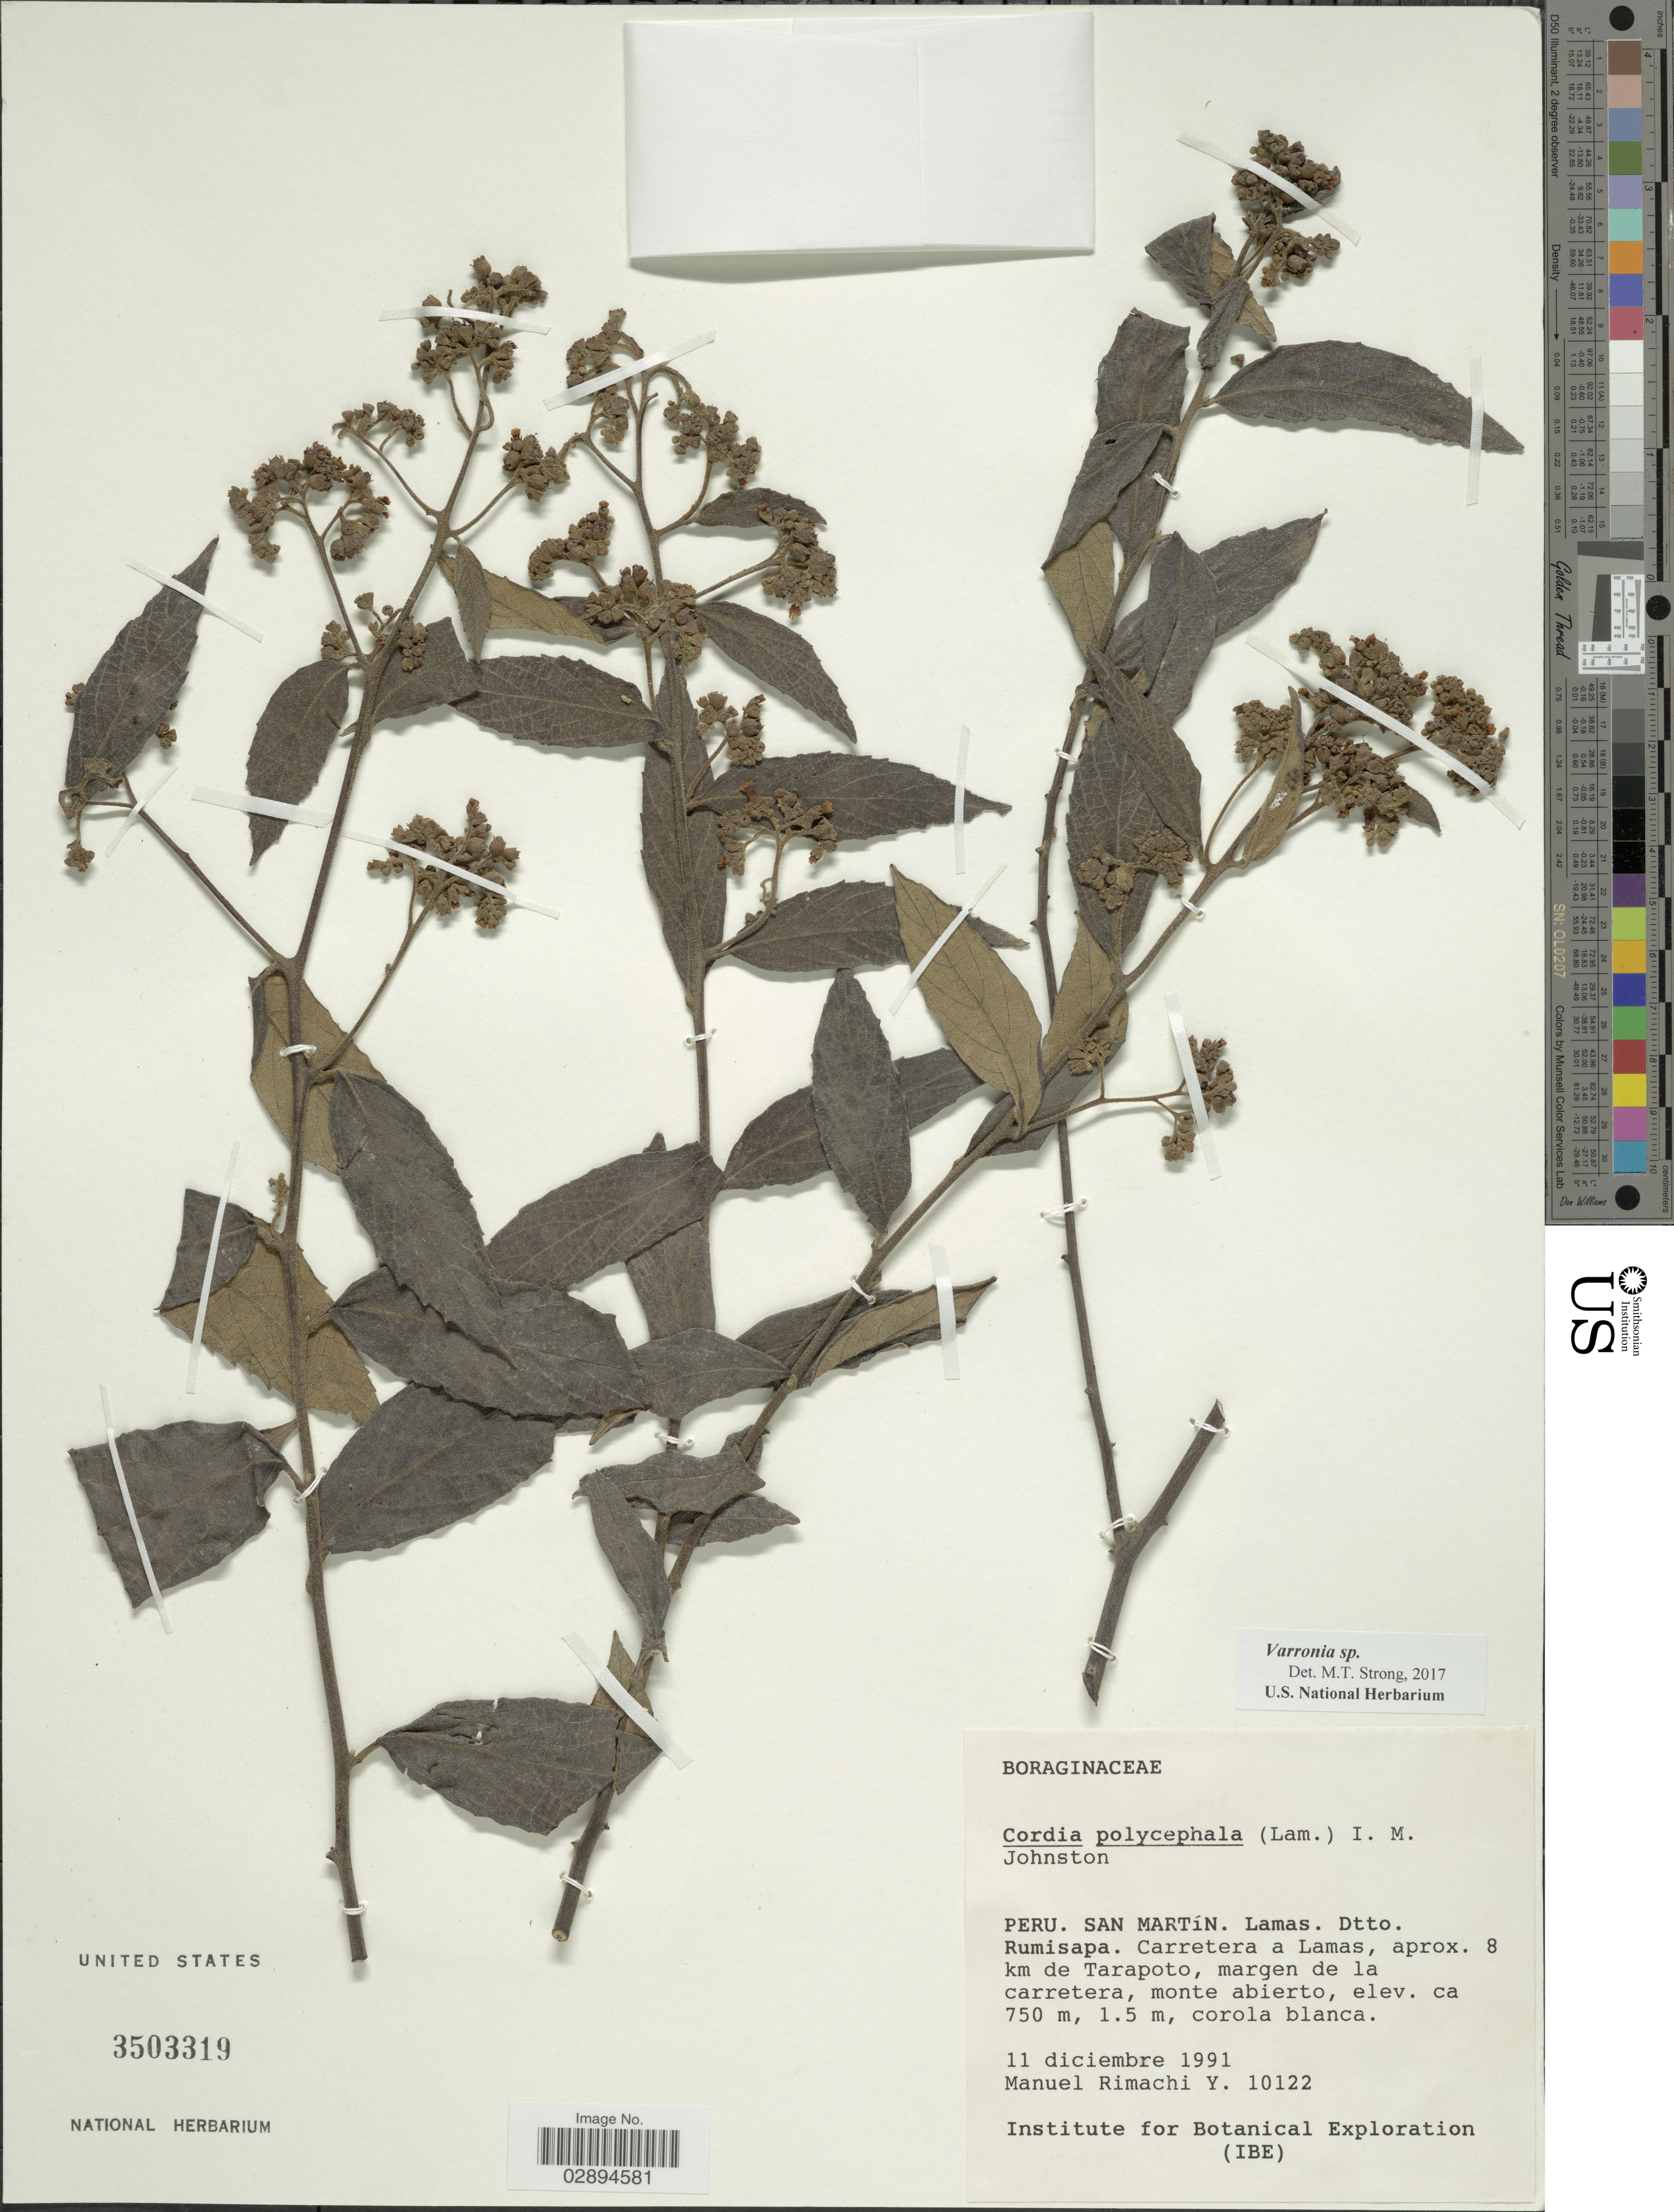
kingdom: Plantae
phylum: Tracheophyta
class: Magnoliopsida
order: Boraginales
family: Cordiaceae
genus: Varronia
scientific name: Varronia sp.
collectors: M. Rimachi Y.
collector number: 10122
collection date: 1991-12-11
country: Peru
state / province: San Martín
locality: San Martin. Lamas. Dtto. Rumisapa. Carretera a Lamas, aprox. 8 km de Tarapoto, margen de carretera, mont abierto.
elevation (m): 750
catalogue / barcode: US 3503319